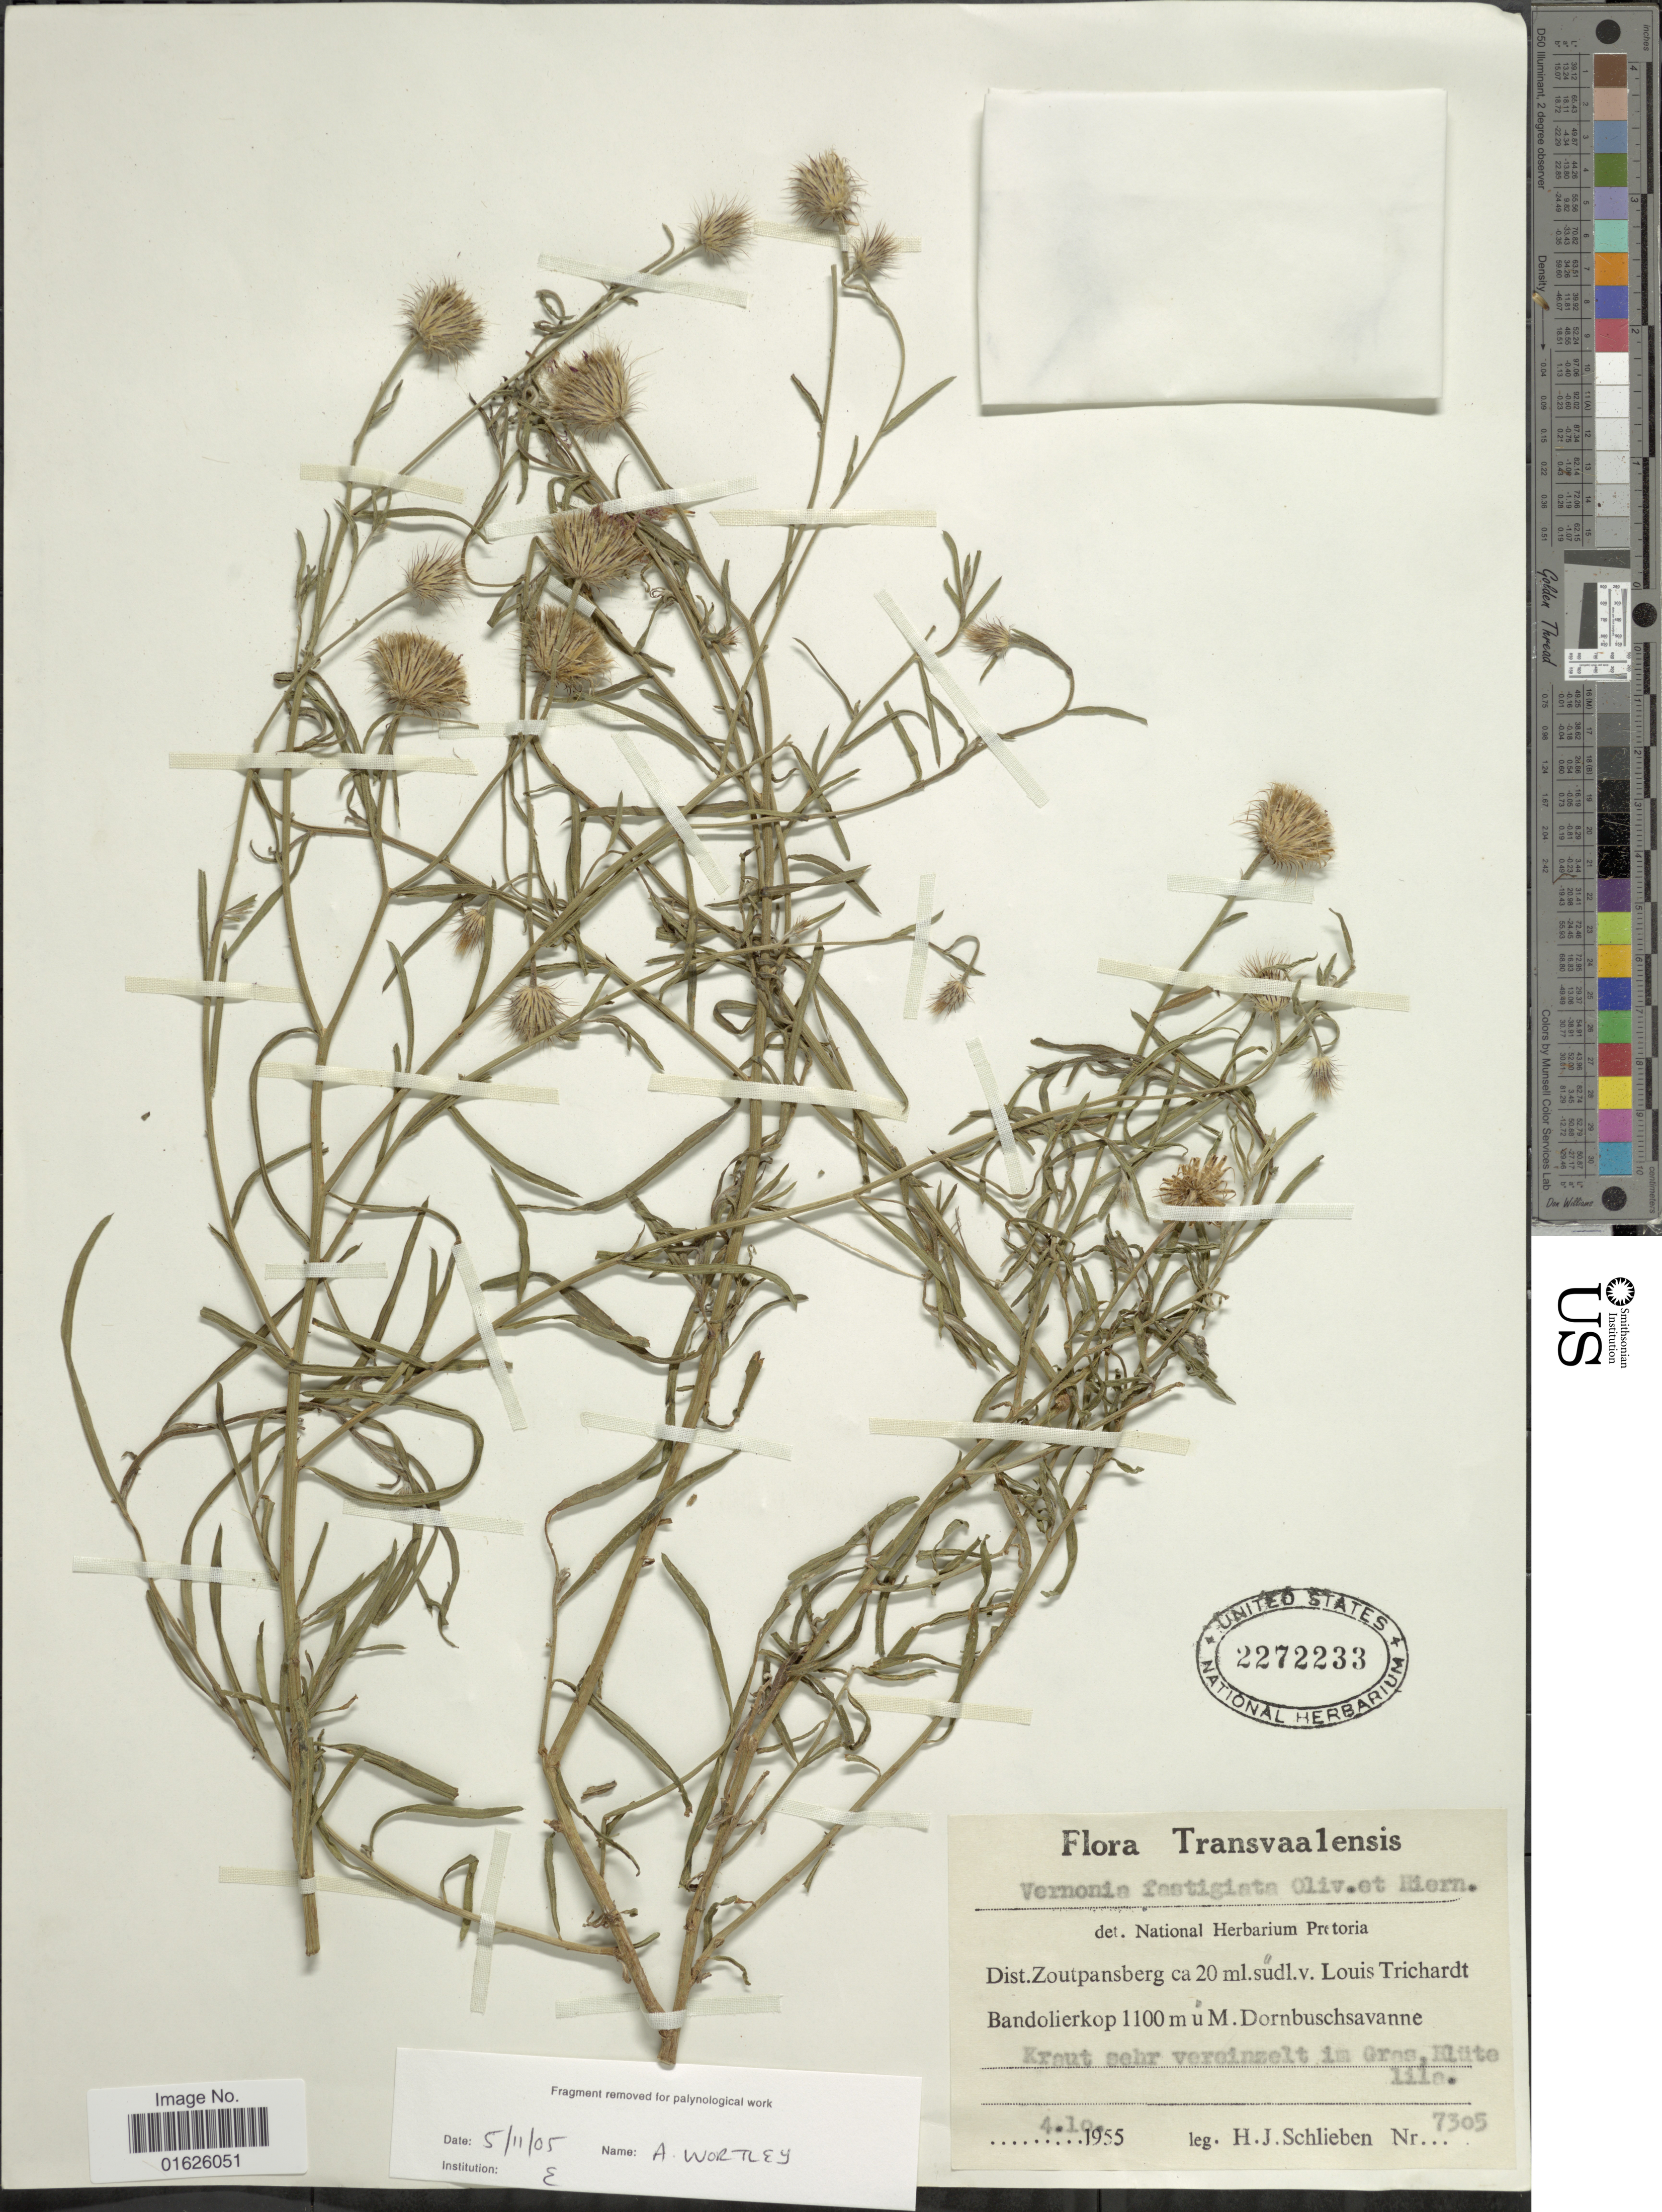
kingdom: Plantae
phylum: Tracheophyta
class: Magnoliopsida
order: Asterales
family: Asteraceae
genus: Parapolydora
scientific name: Parapolydora fastigiata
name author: (Oliv. & Hiern in Oliv.) H. Rob.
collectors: H. J. Schlieben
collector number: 7305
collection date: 1955-04-10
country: South Africa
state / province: Limpopo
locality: Transvaal, Dist Zoutpansberg ca 20 ml sudl, v , Louis Trichardt Bandolierkop.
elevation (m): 1100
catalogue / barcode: US 2272233